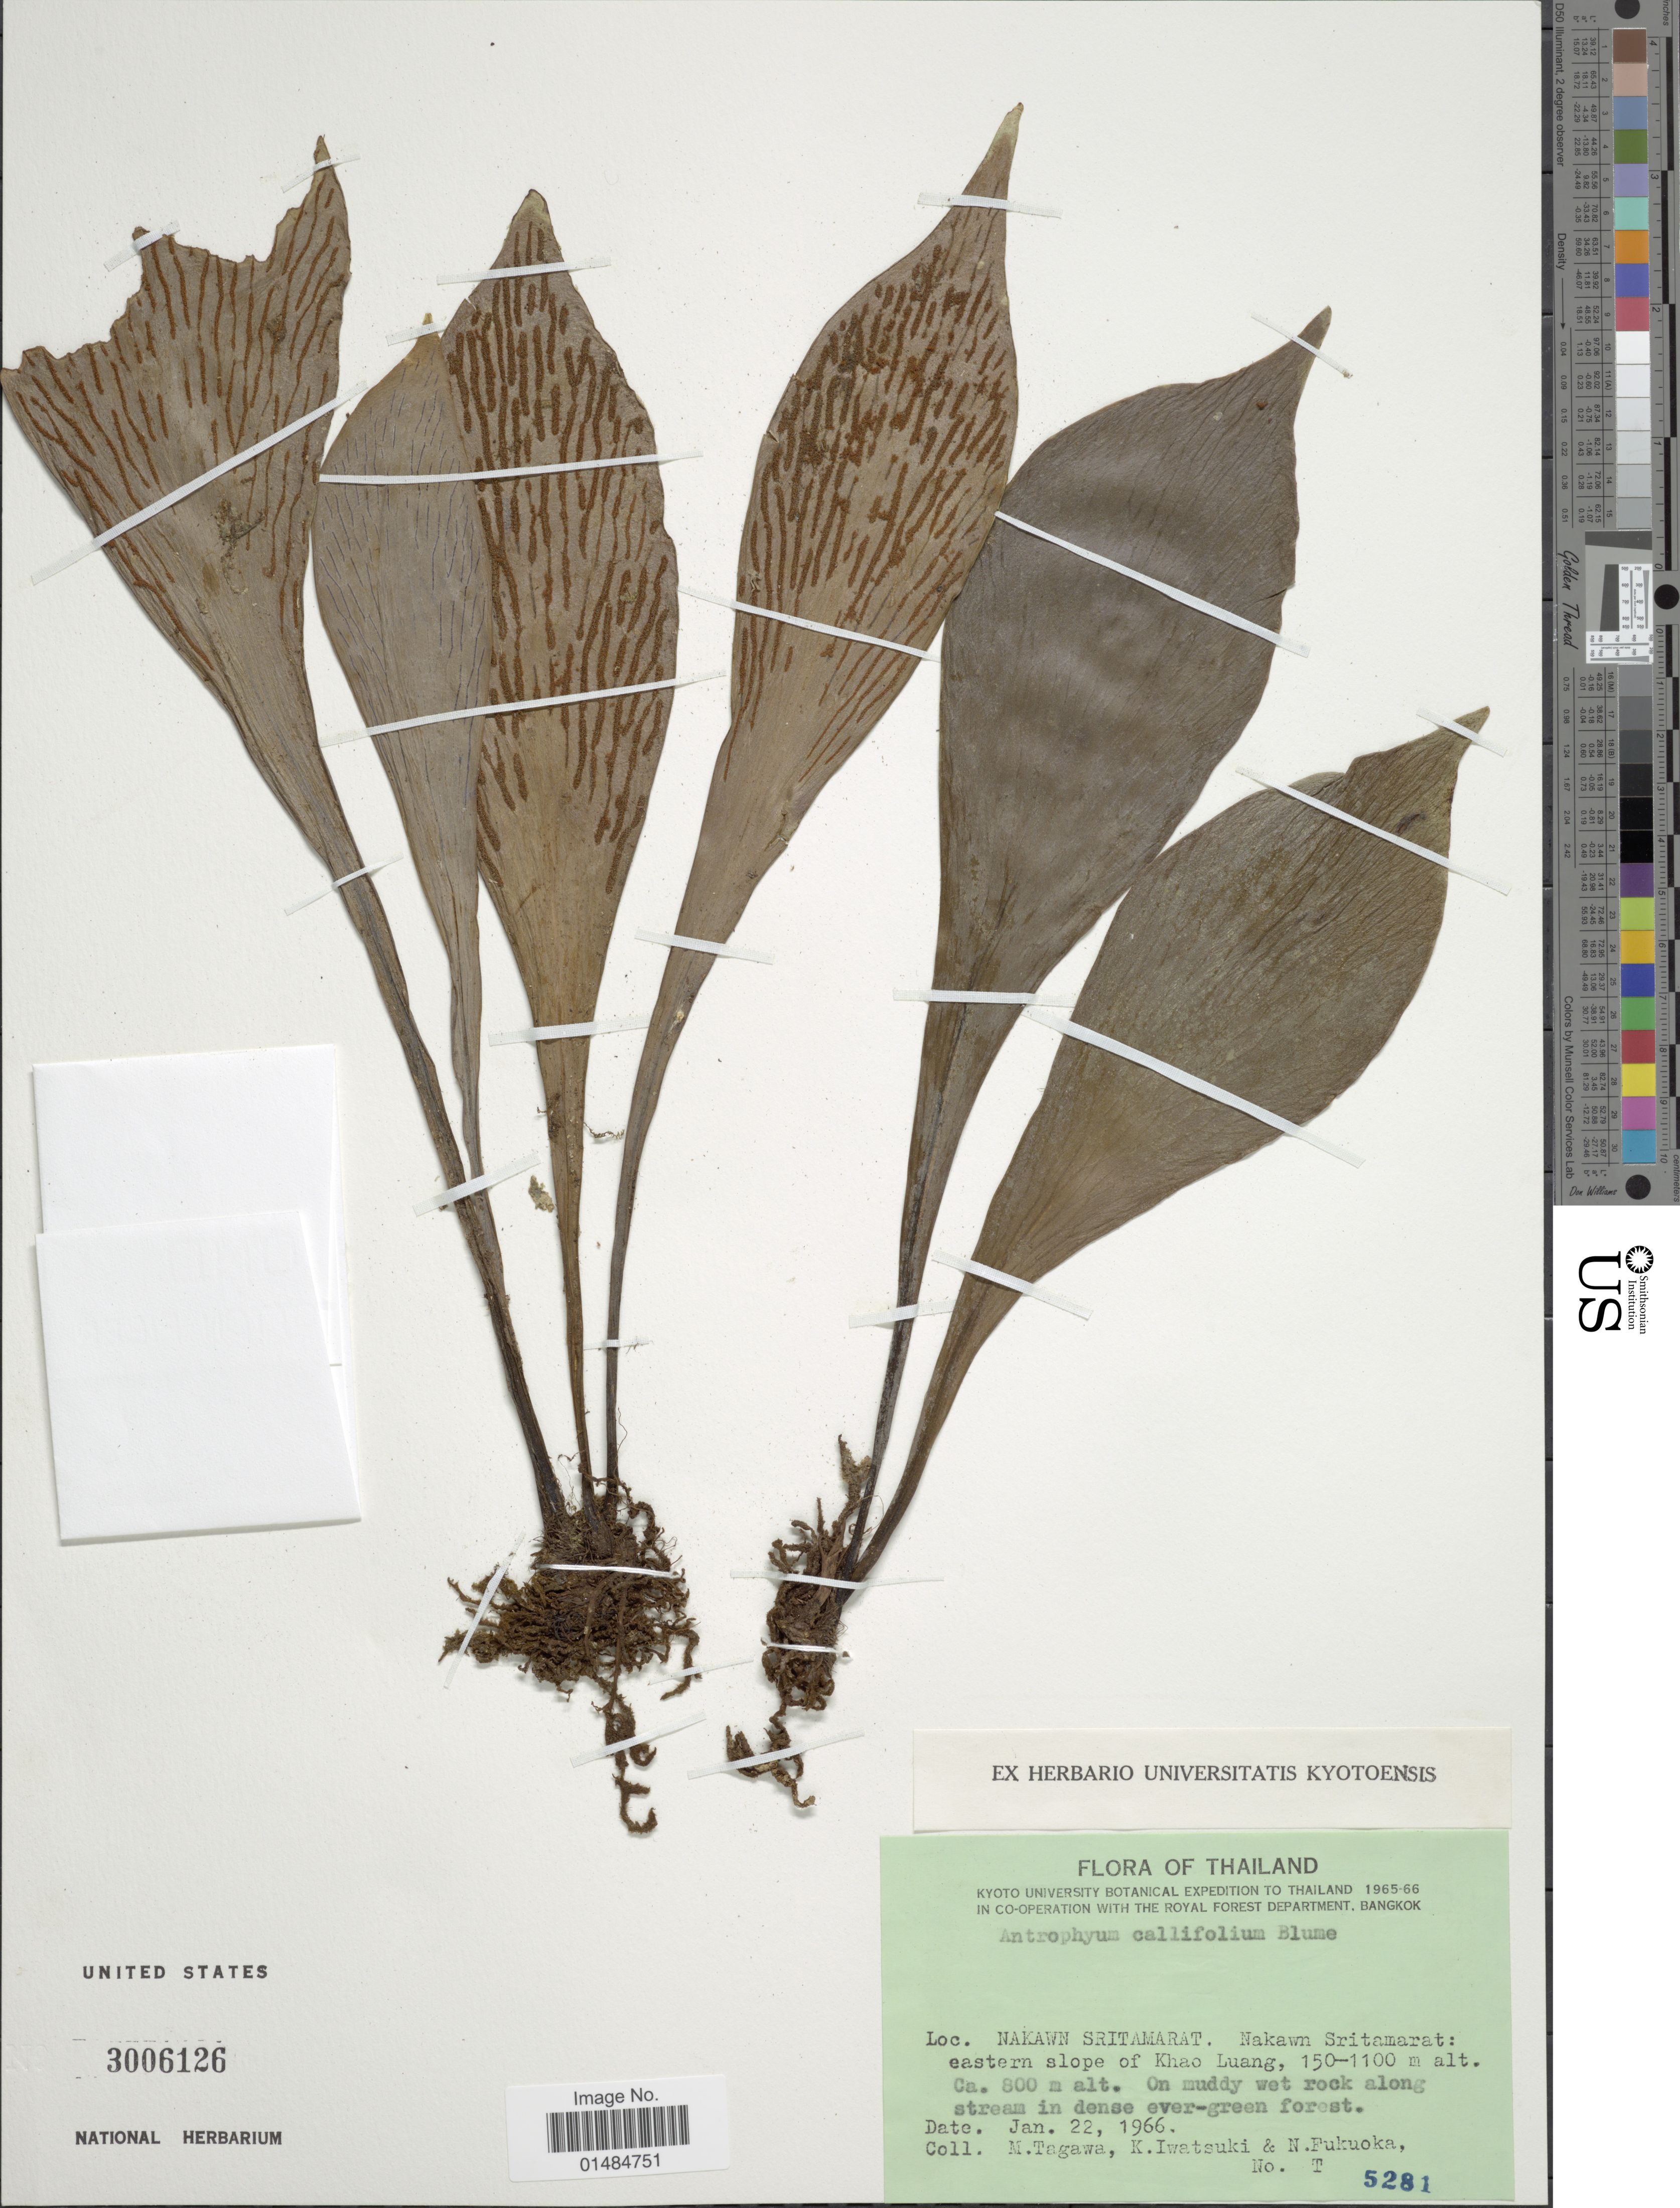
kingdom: Plantae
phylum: Tracheophyta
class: Polypodiopsida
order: Polypodiales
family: Pteridaceae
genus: Antrophyum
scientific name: Antrophyum callifolium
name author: Blume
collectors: M. Tagawa, K. Iwatsuki & N. Fukuoka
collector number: T 5281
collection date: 1966-01-22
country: Thailand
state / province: Nakhon Si Thammarat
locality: Nakawn Sritamarat: eastern slope of Khao Luang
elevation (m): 150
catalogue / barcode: US 3006126